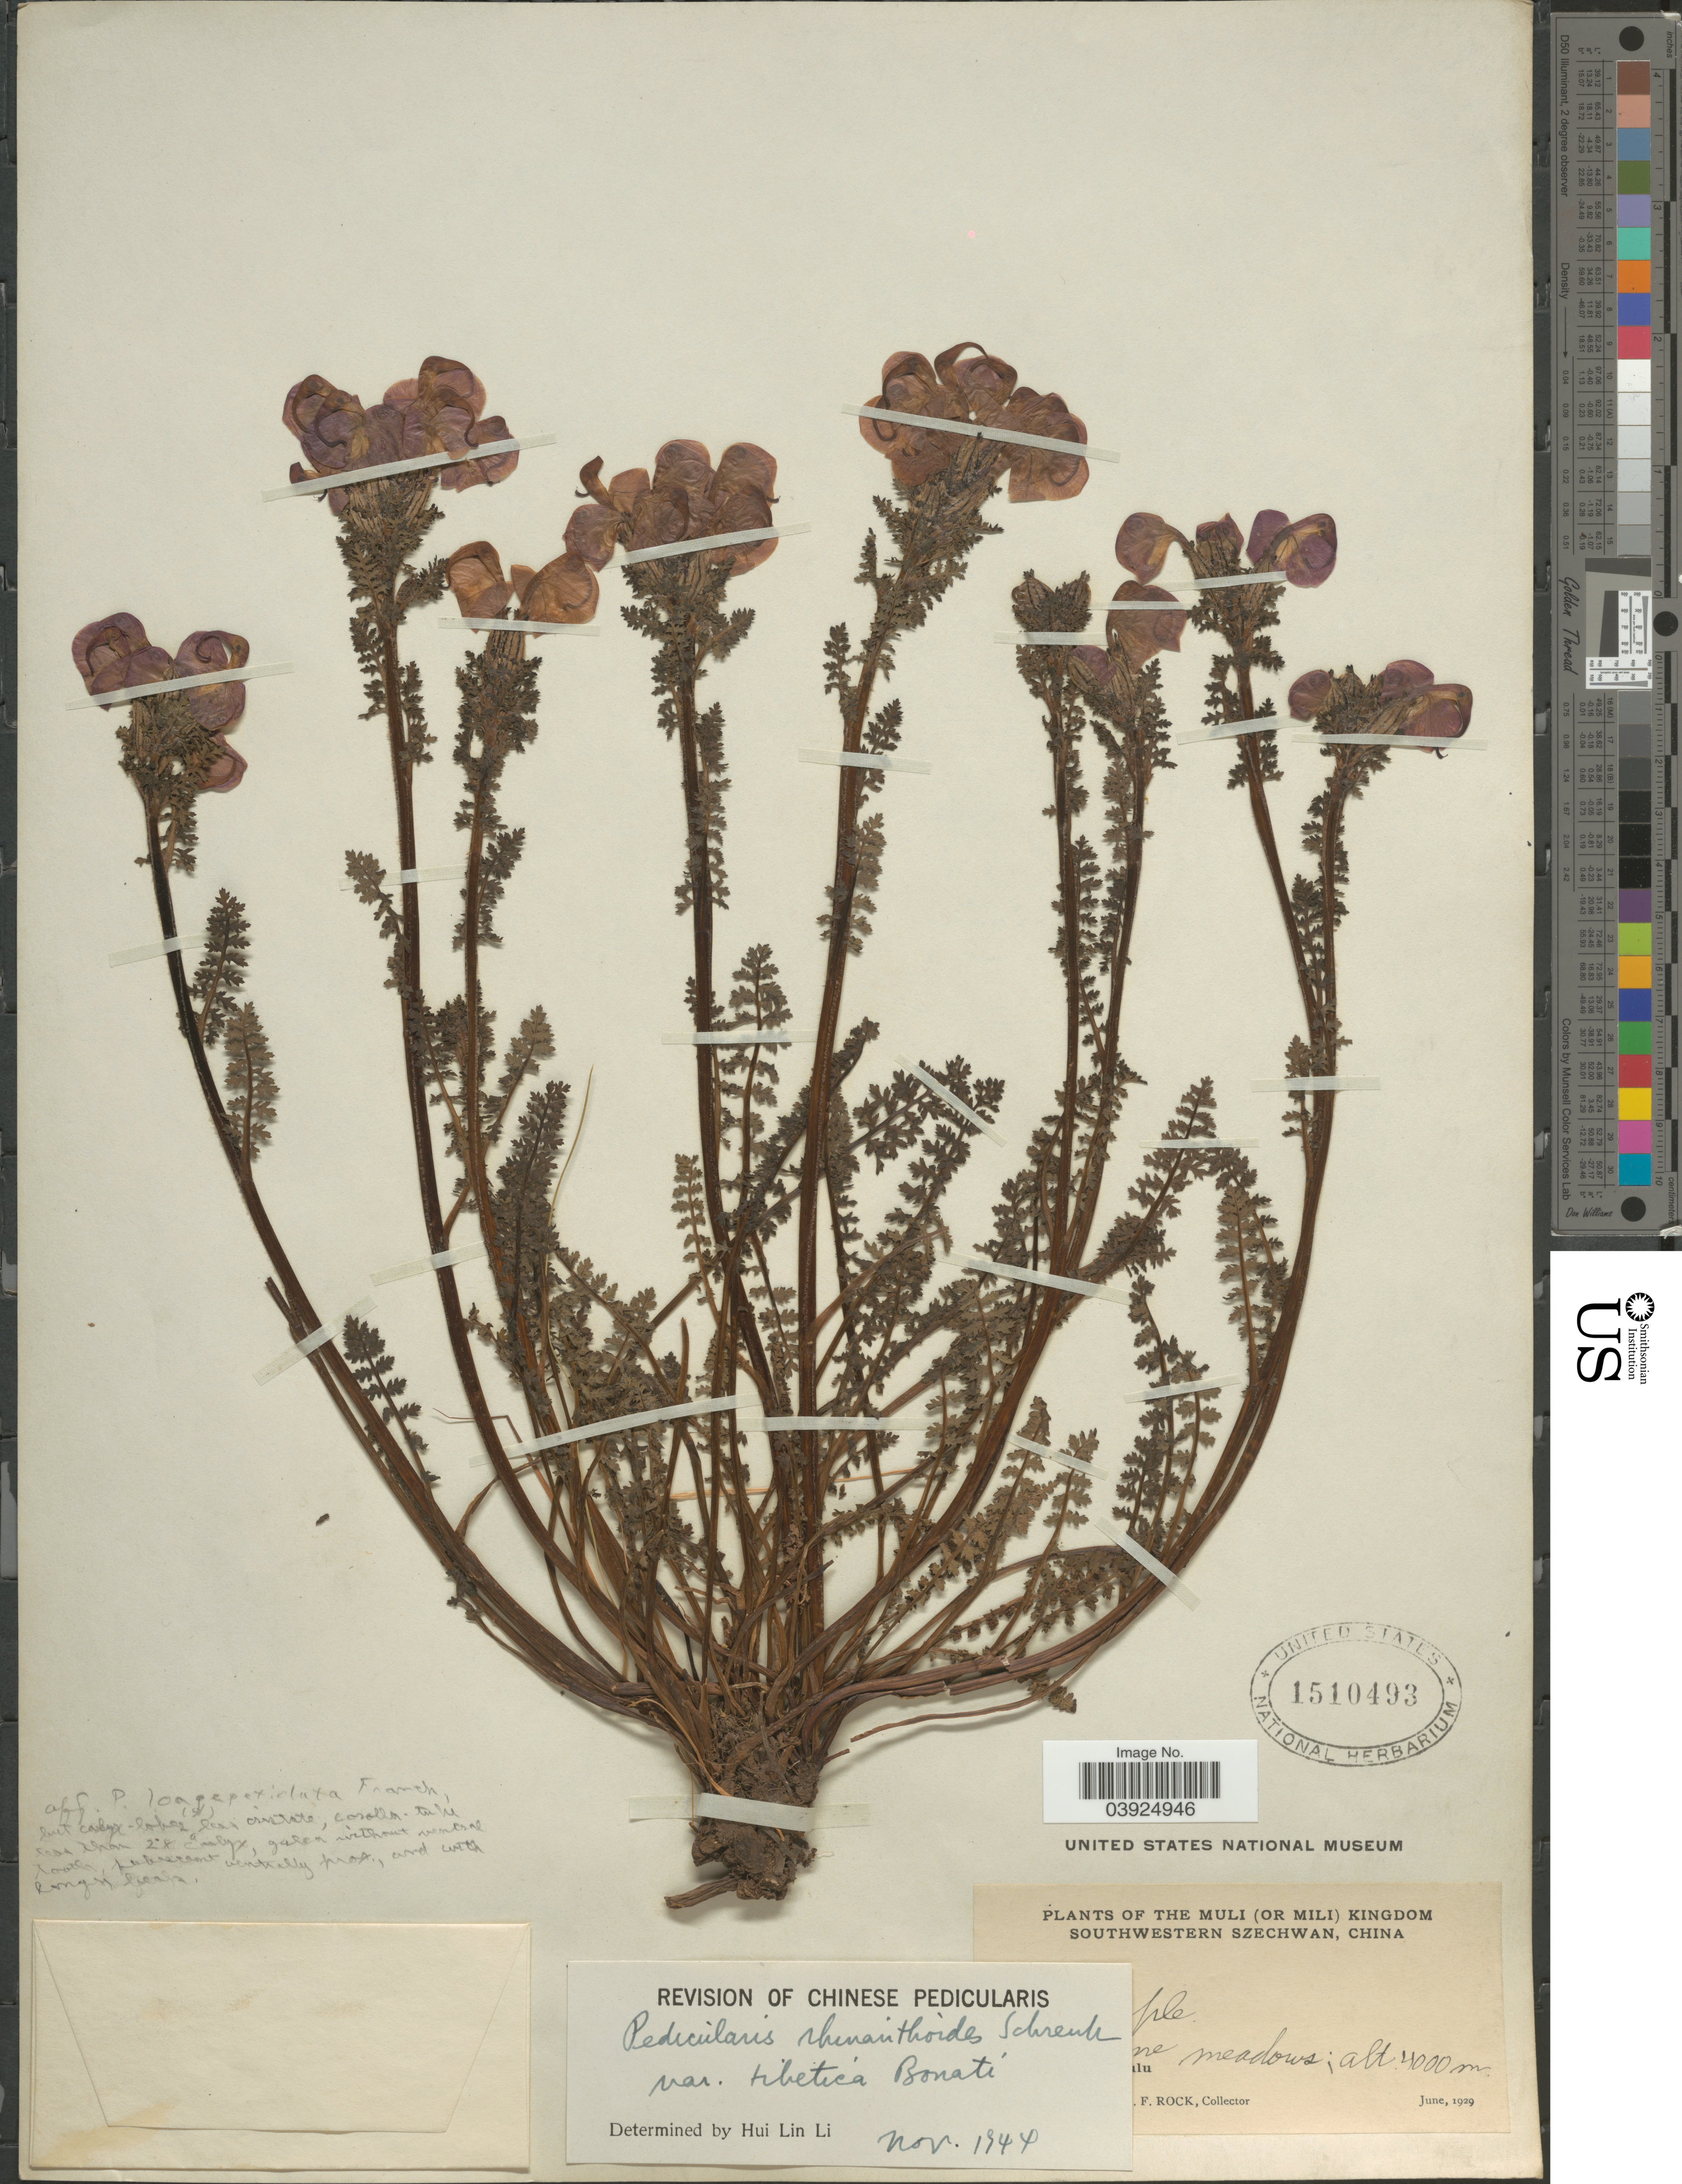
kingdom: Plantae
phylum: Tracheophyta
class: Magnoliopsida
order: Lamiales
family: Orobanchaceae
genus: Pedicularis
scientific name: Pedicularis rhinanthoides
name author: Schrenk ex Fisch. & C.A. Mey.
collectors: J. Rock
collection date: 1929-06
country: China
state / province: Sichuan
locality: The Muli (or Mili) Kingdom, Southwestern Szechwan. [illegible text]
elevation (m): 4000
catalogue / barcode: US 1510493